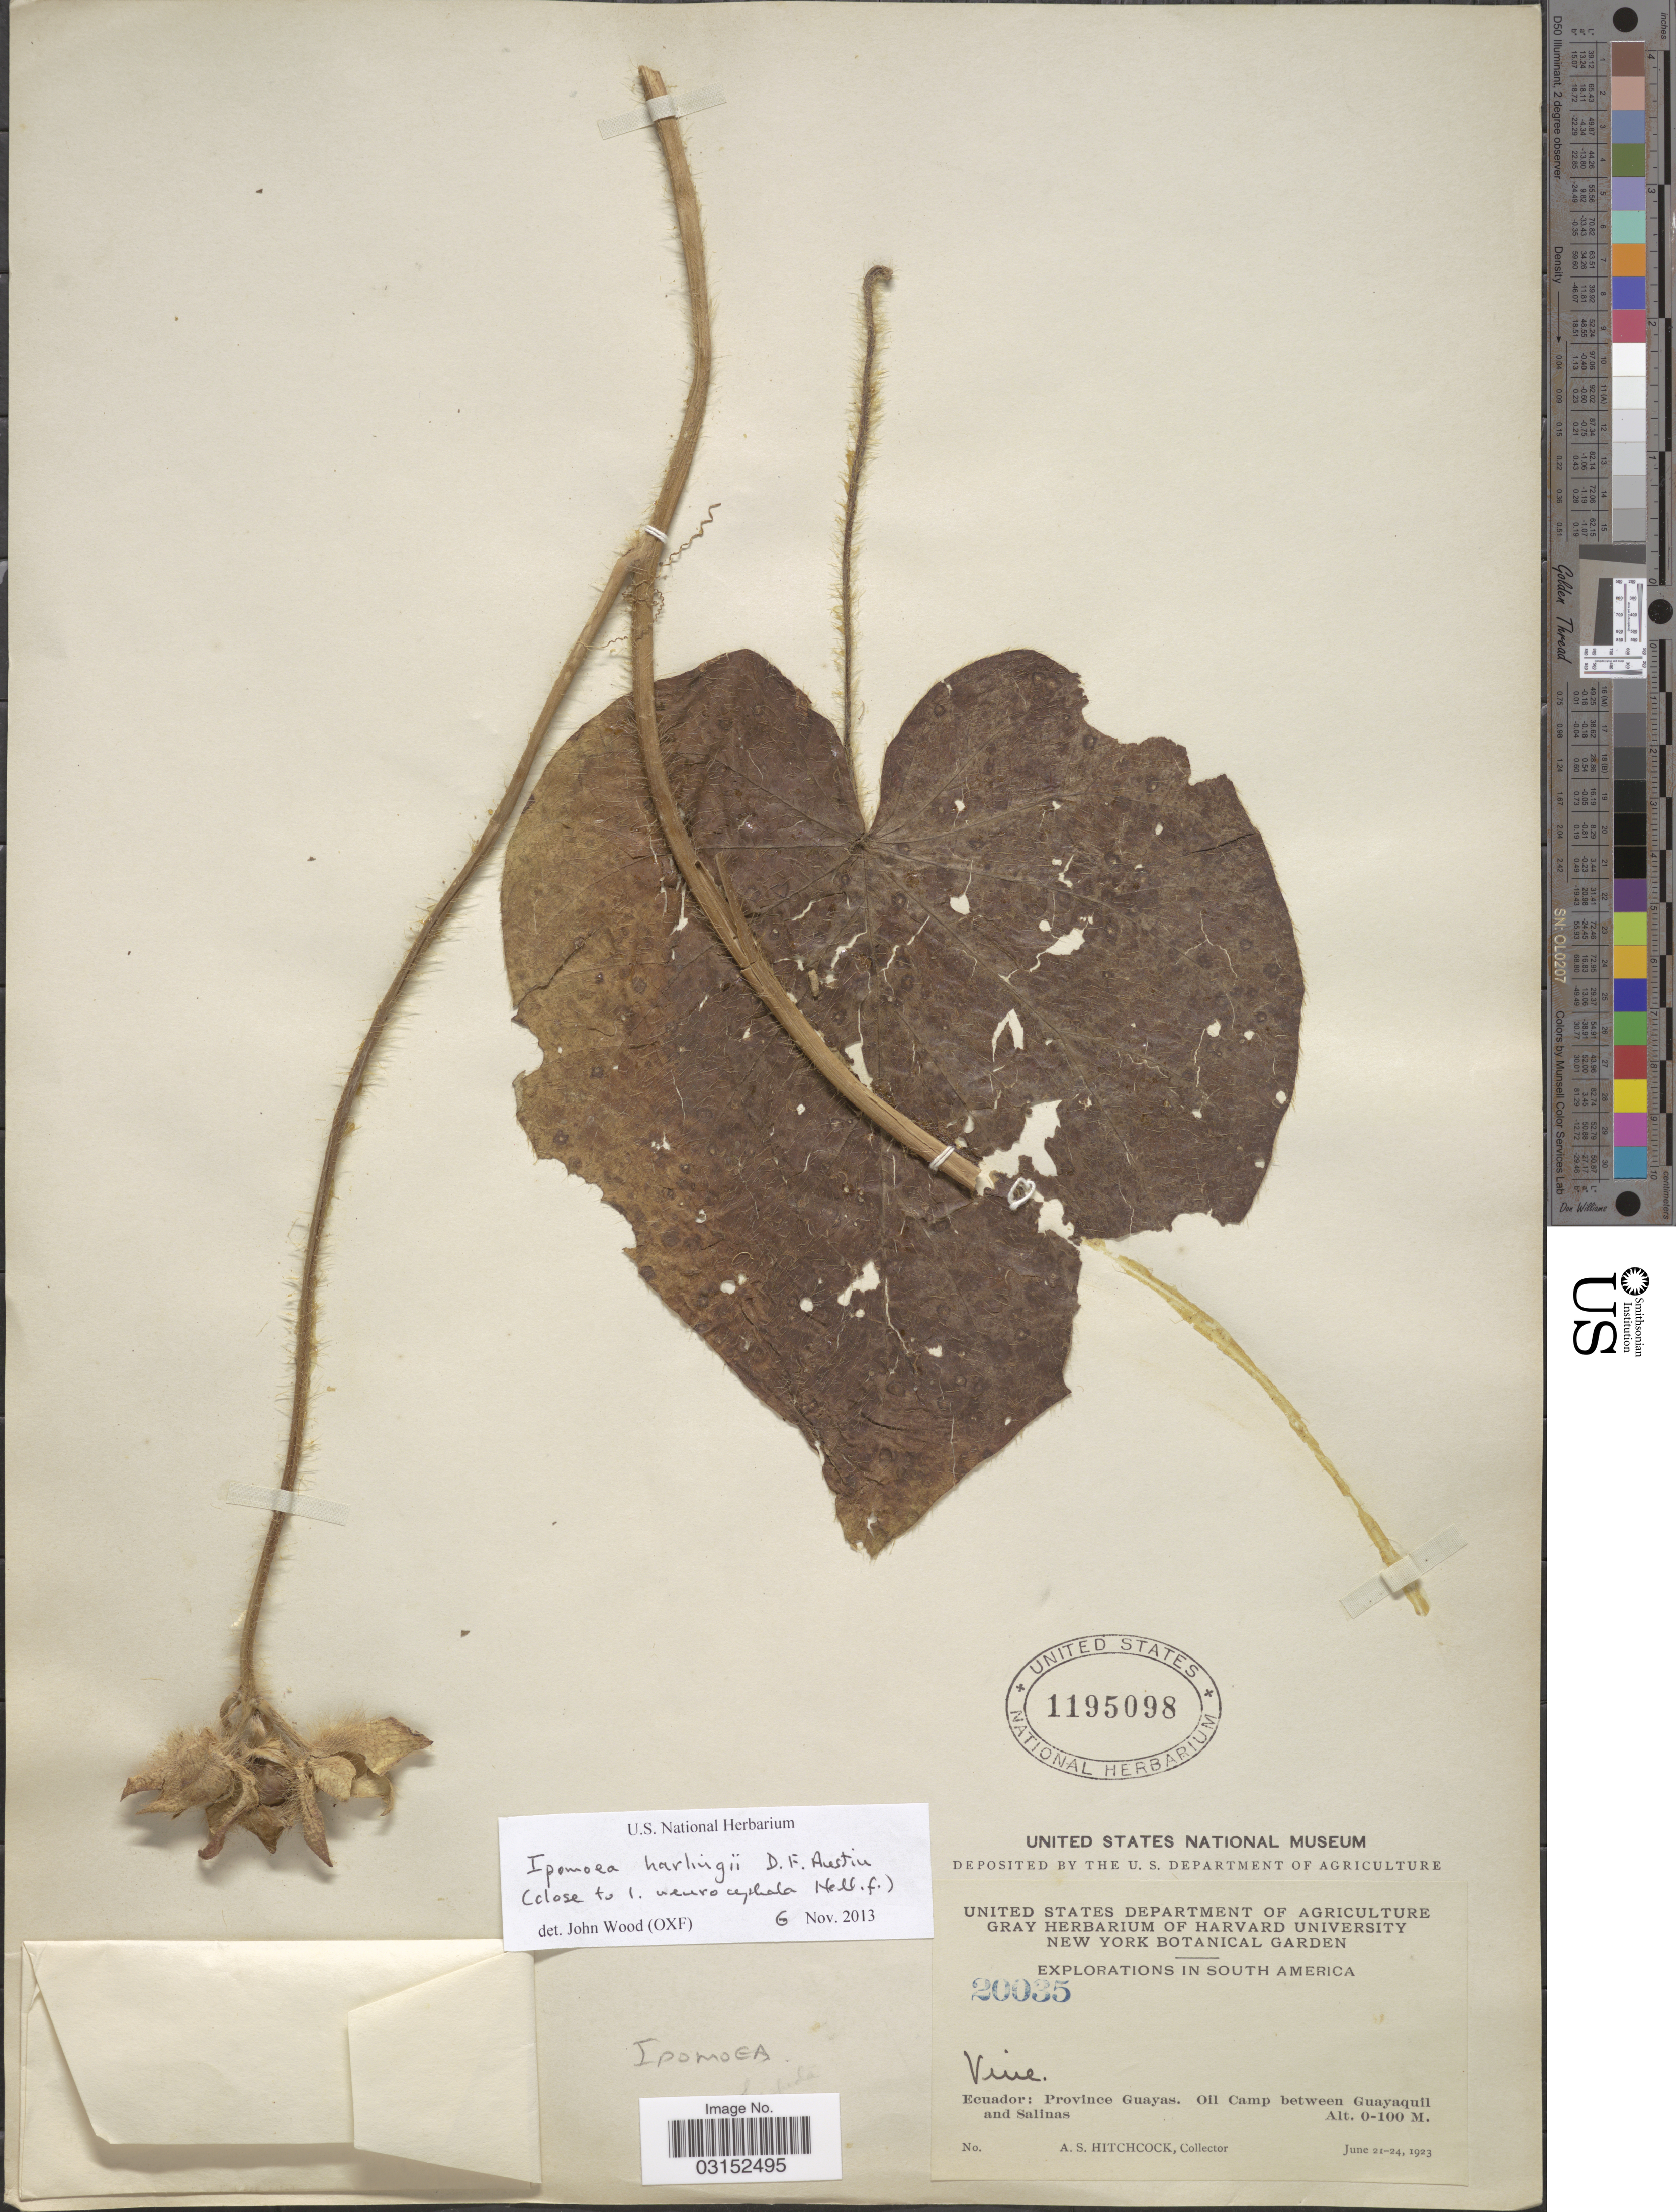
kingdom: Plantae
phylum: Tracheophyta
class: Magnoliopsida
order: Solanales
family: Convolvulaceae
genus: Ipomoea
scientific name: Ipomoea harlingii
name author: D.F. Austin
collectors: A. S. Hitchcock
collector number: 20035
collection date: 1923-06-21/1923-06-24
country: Ecuador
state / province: Guayas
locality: Oil Camp between Guayaquil and Salinas.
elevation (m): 0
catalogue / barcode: US 1195098